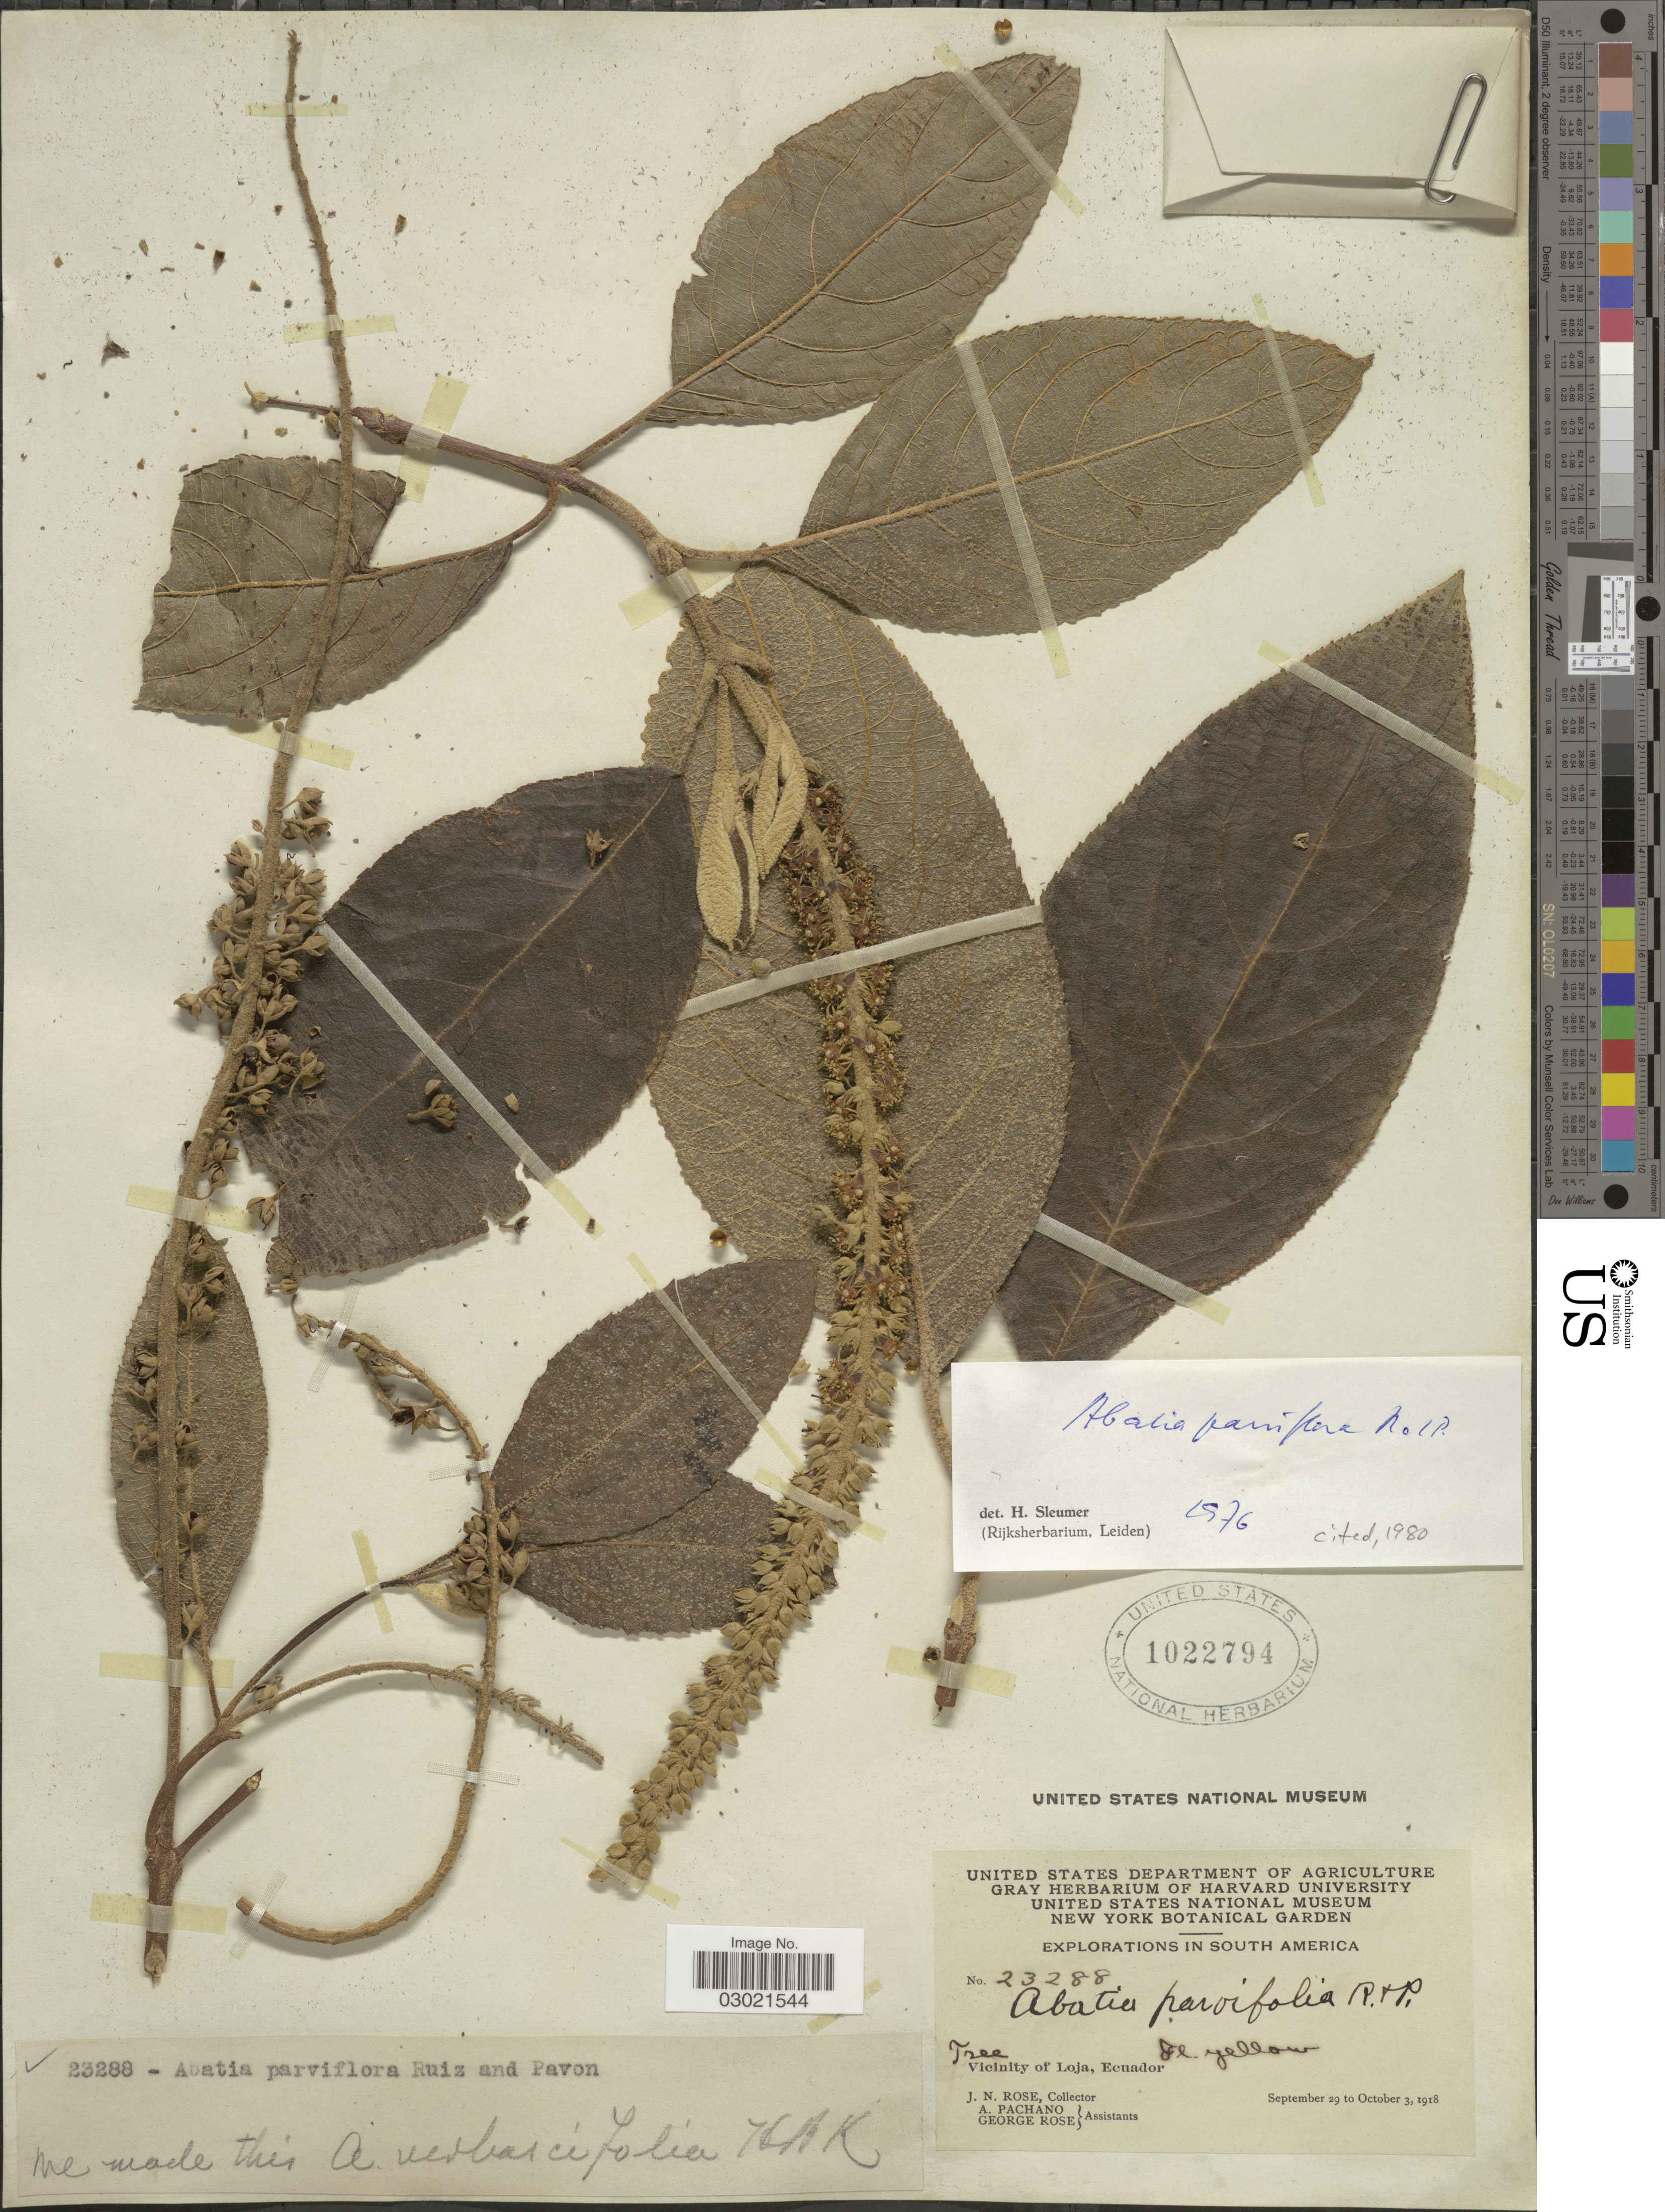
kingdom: Plantae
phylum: Tracheophyta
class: Magnoliopsida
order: Malpighiales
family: Salicaceae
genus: Abatia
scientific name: Abatia parviflora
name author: Ruiz & Pav.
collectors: J. N. Rose, A. Pachano & G. Rose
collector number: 23288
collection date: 1918-09-29/1918-10-03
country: Ecuador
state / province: Loja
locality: Vicinity of Loja.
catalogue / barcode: US 1022794